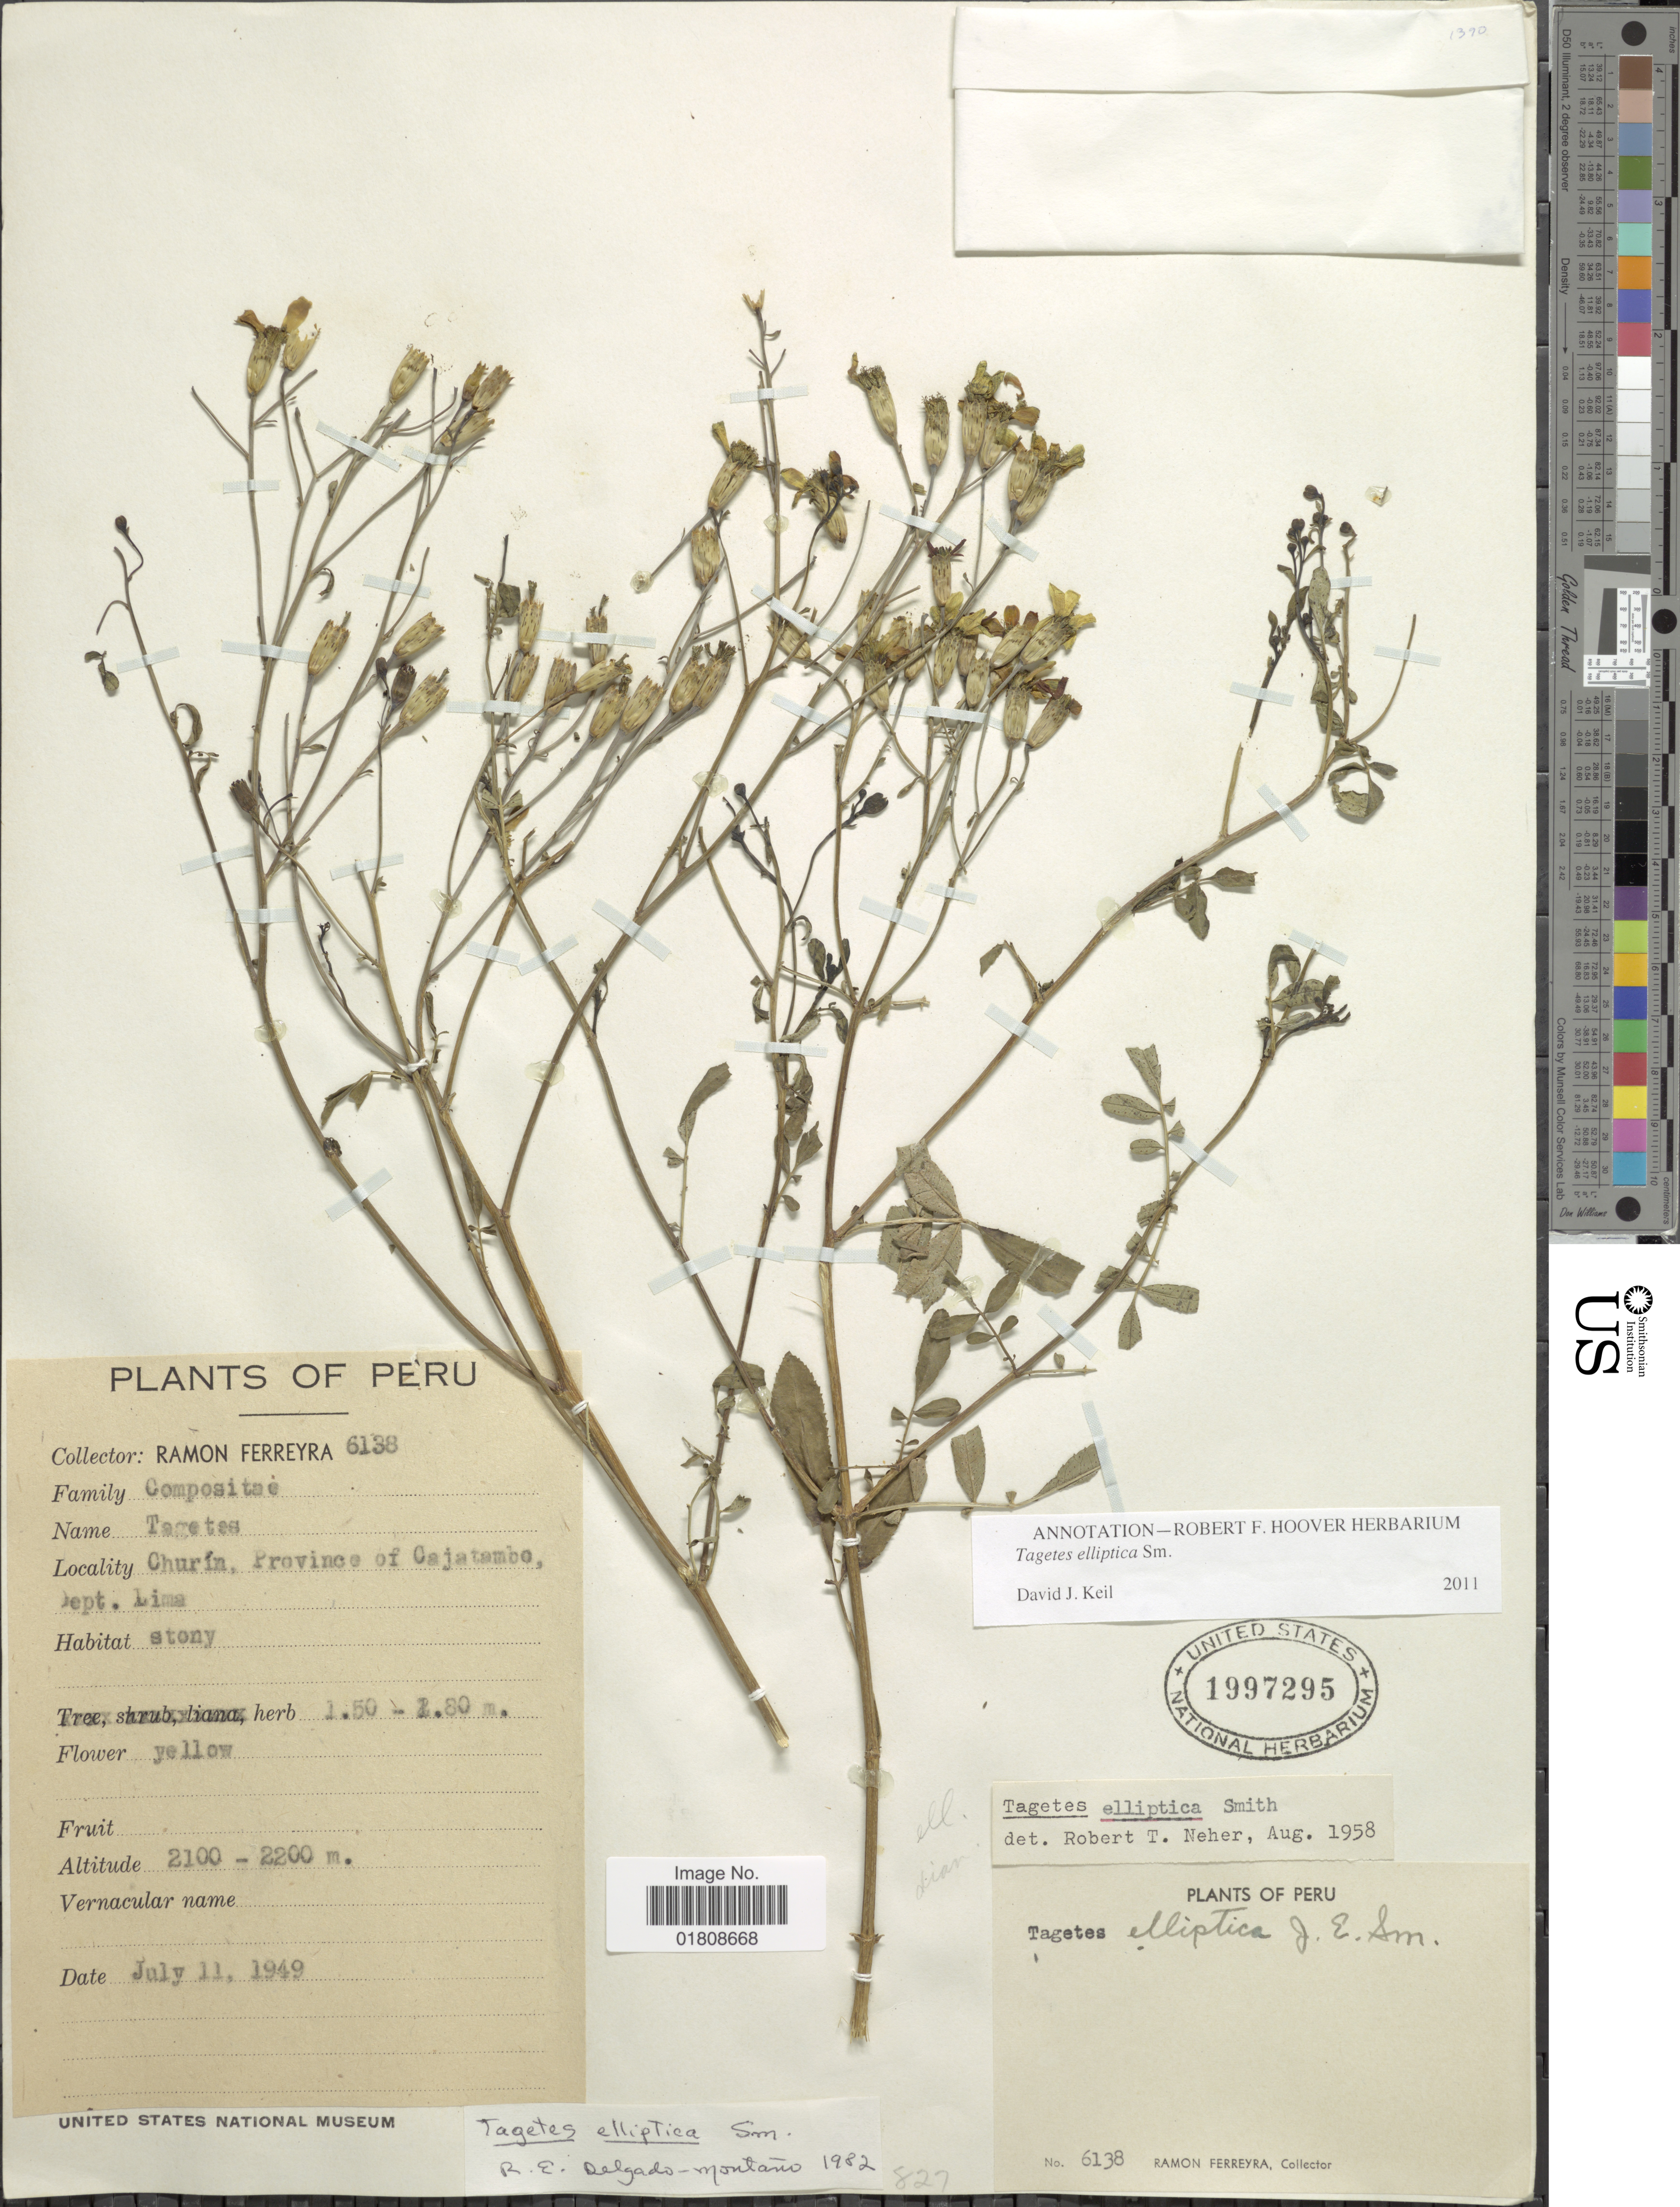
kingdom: Plantae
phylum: Tracheophyta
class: Magnoliopsida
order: Asterales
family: Asteraceae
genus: Tagetes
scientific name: Tagetes elliptica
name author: Sm. in Rees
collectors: R. A. Ferreyra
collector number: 6138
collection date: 1949-07-11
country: Peru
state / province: Lima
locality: Churin, Province of Cajatambo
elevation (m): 2100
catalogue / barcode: US 1997295